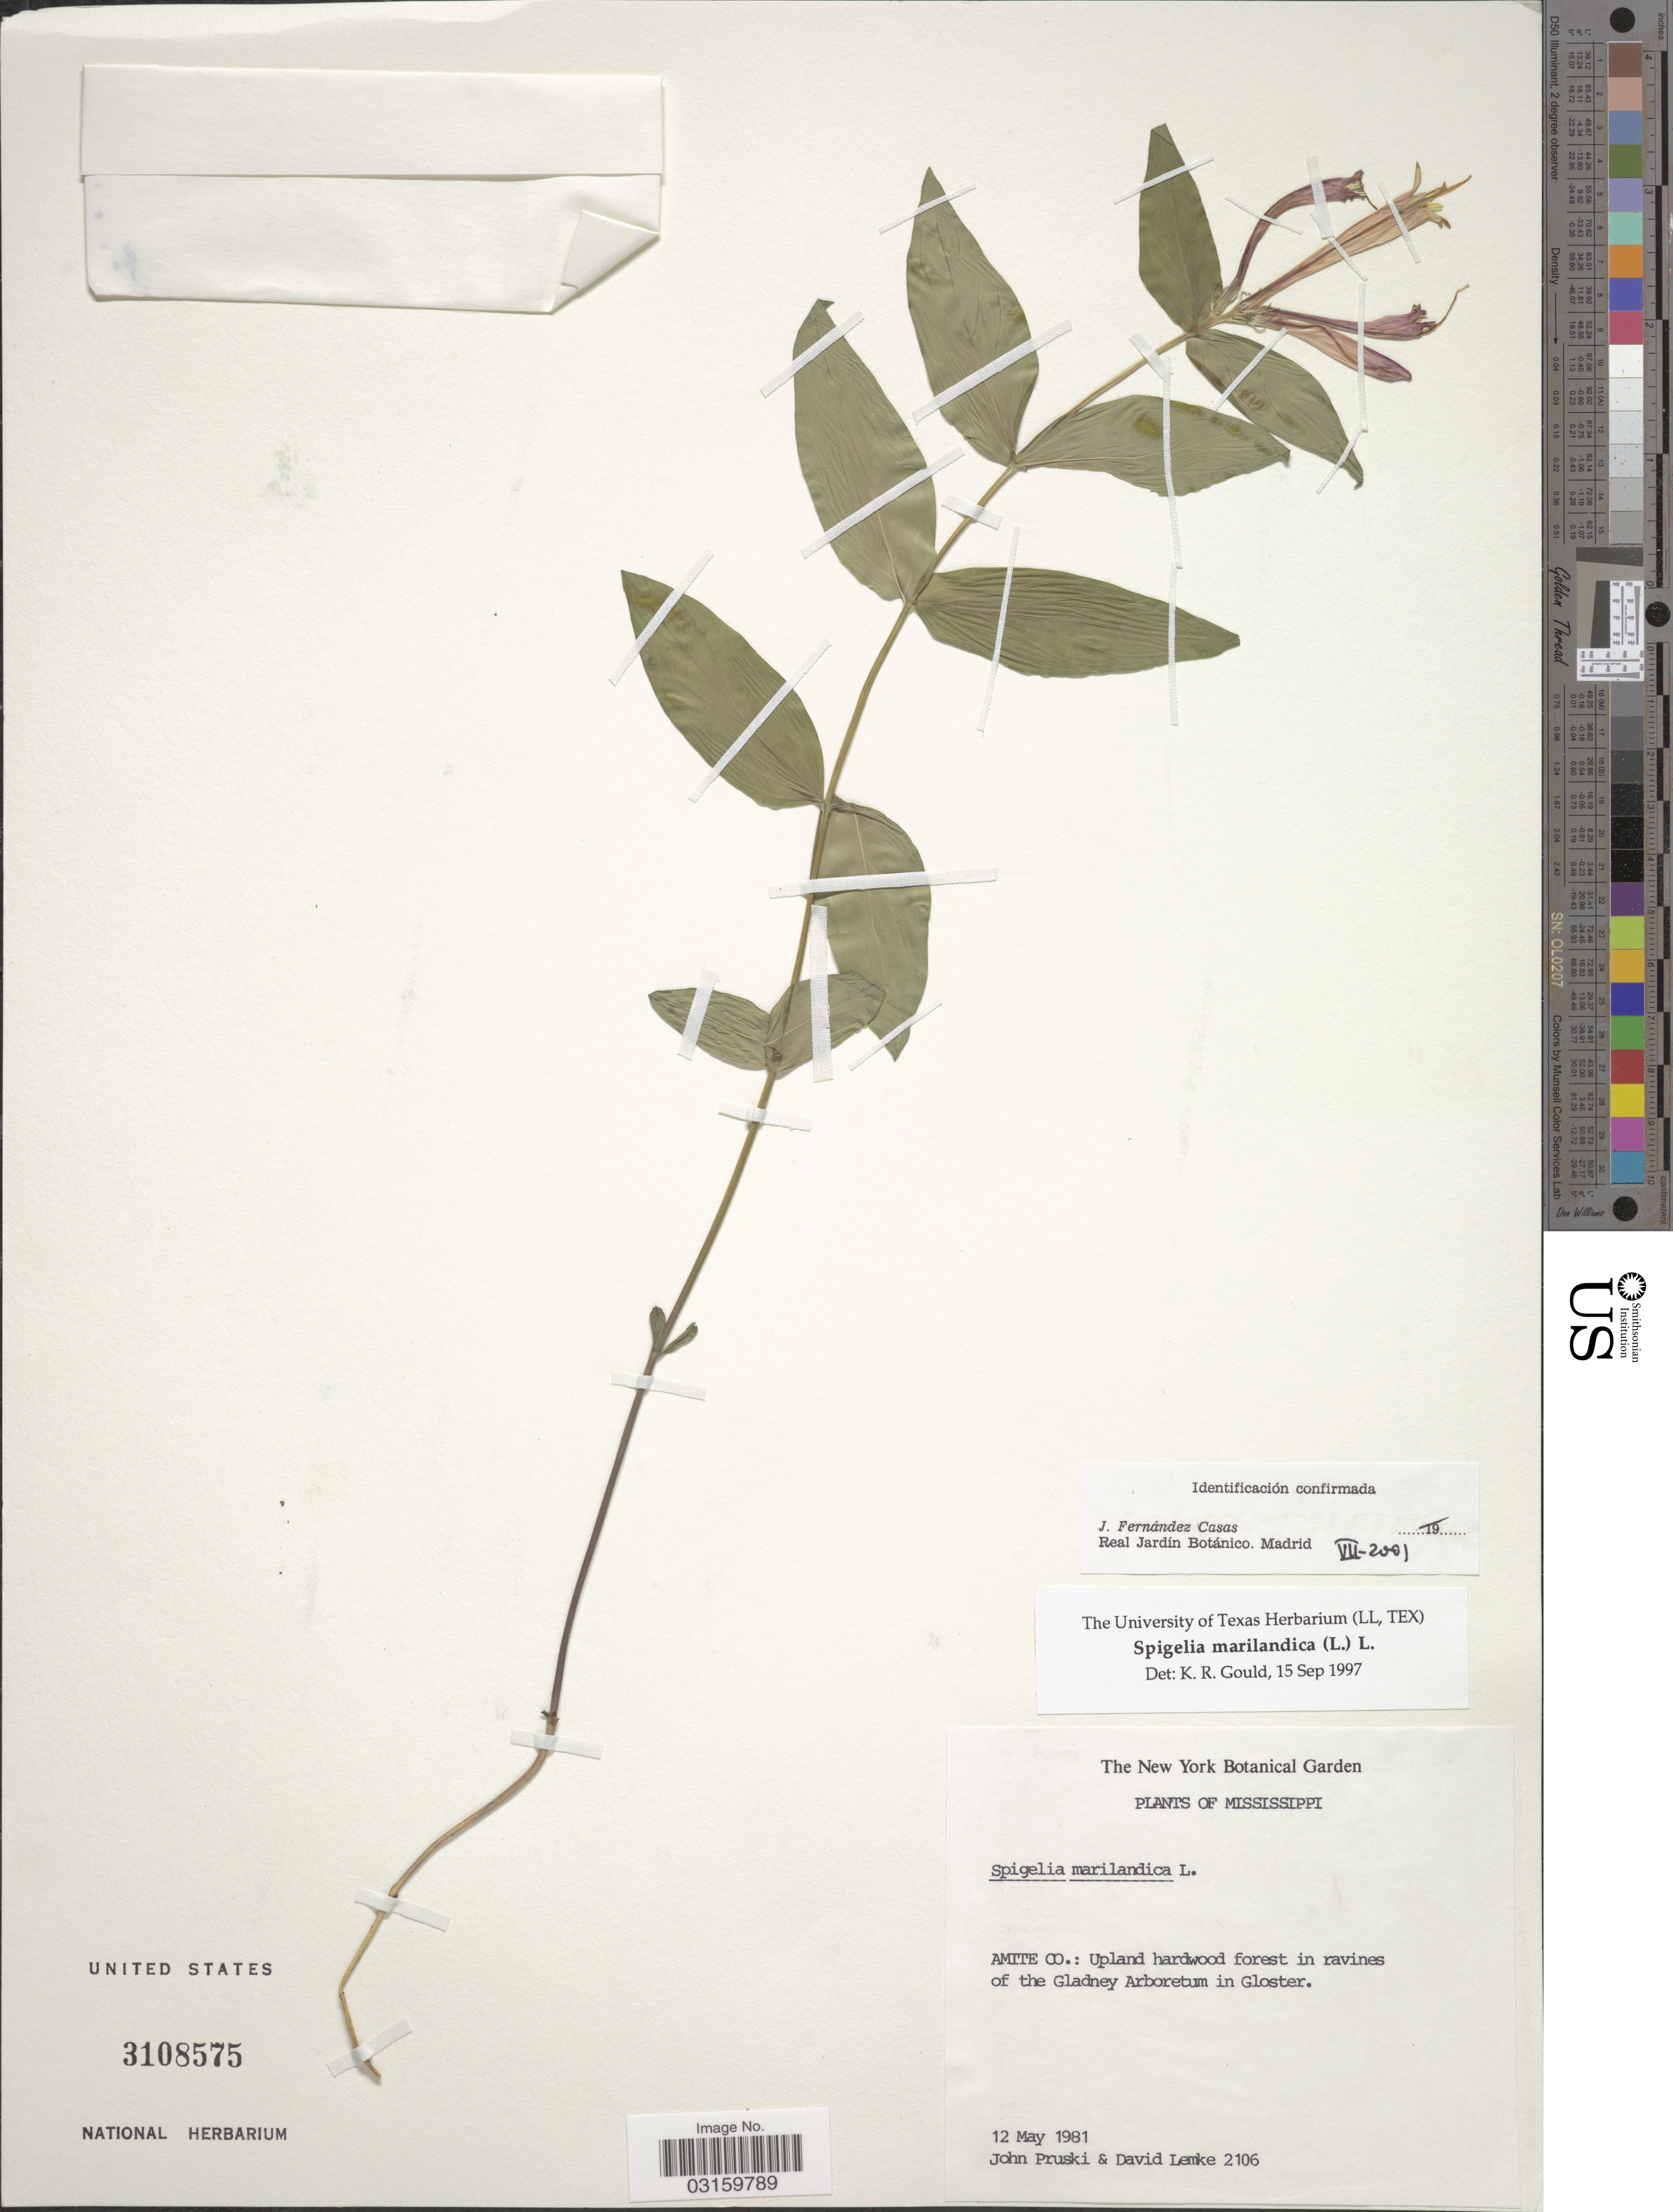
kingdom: Plantae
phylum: Tracheophyta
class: Magnoliopsida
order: Gentianales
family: Loganiaceae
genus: Spigelia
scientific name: Spigelia marilandica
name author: (L.) L.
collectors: J. F. Pruski & D. Lemke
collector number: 2106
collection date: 1981-05-12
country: United States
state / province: Mississippi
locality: Amite Co.: Upland hardwood forest in ravines of the Gladney Arboretum in Gloster.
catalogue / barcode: US 3108575